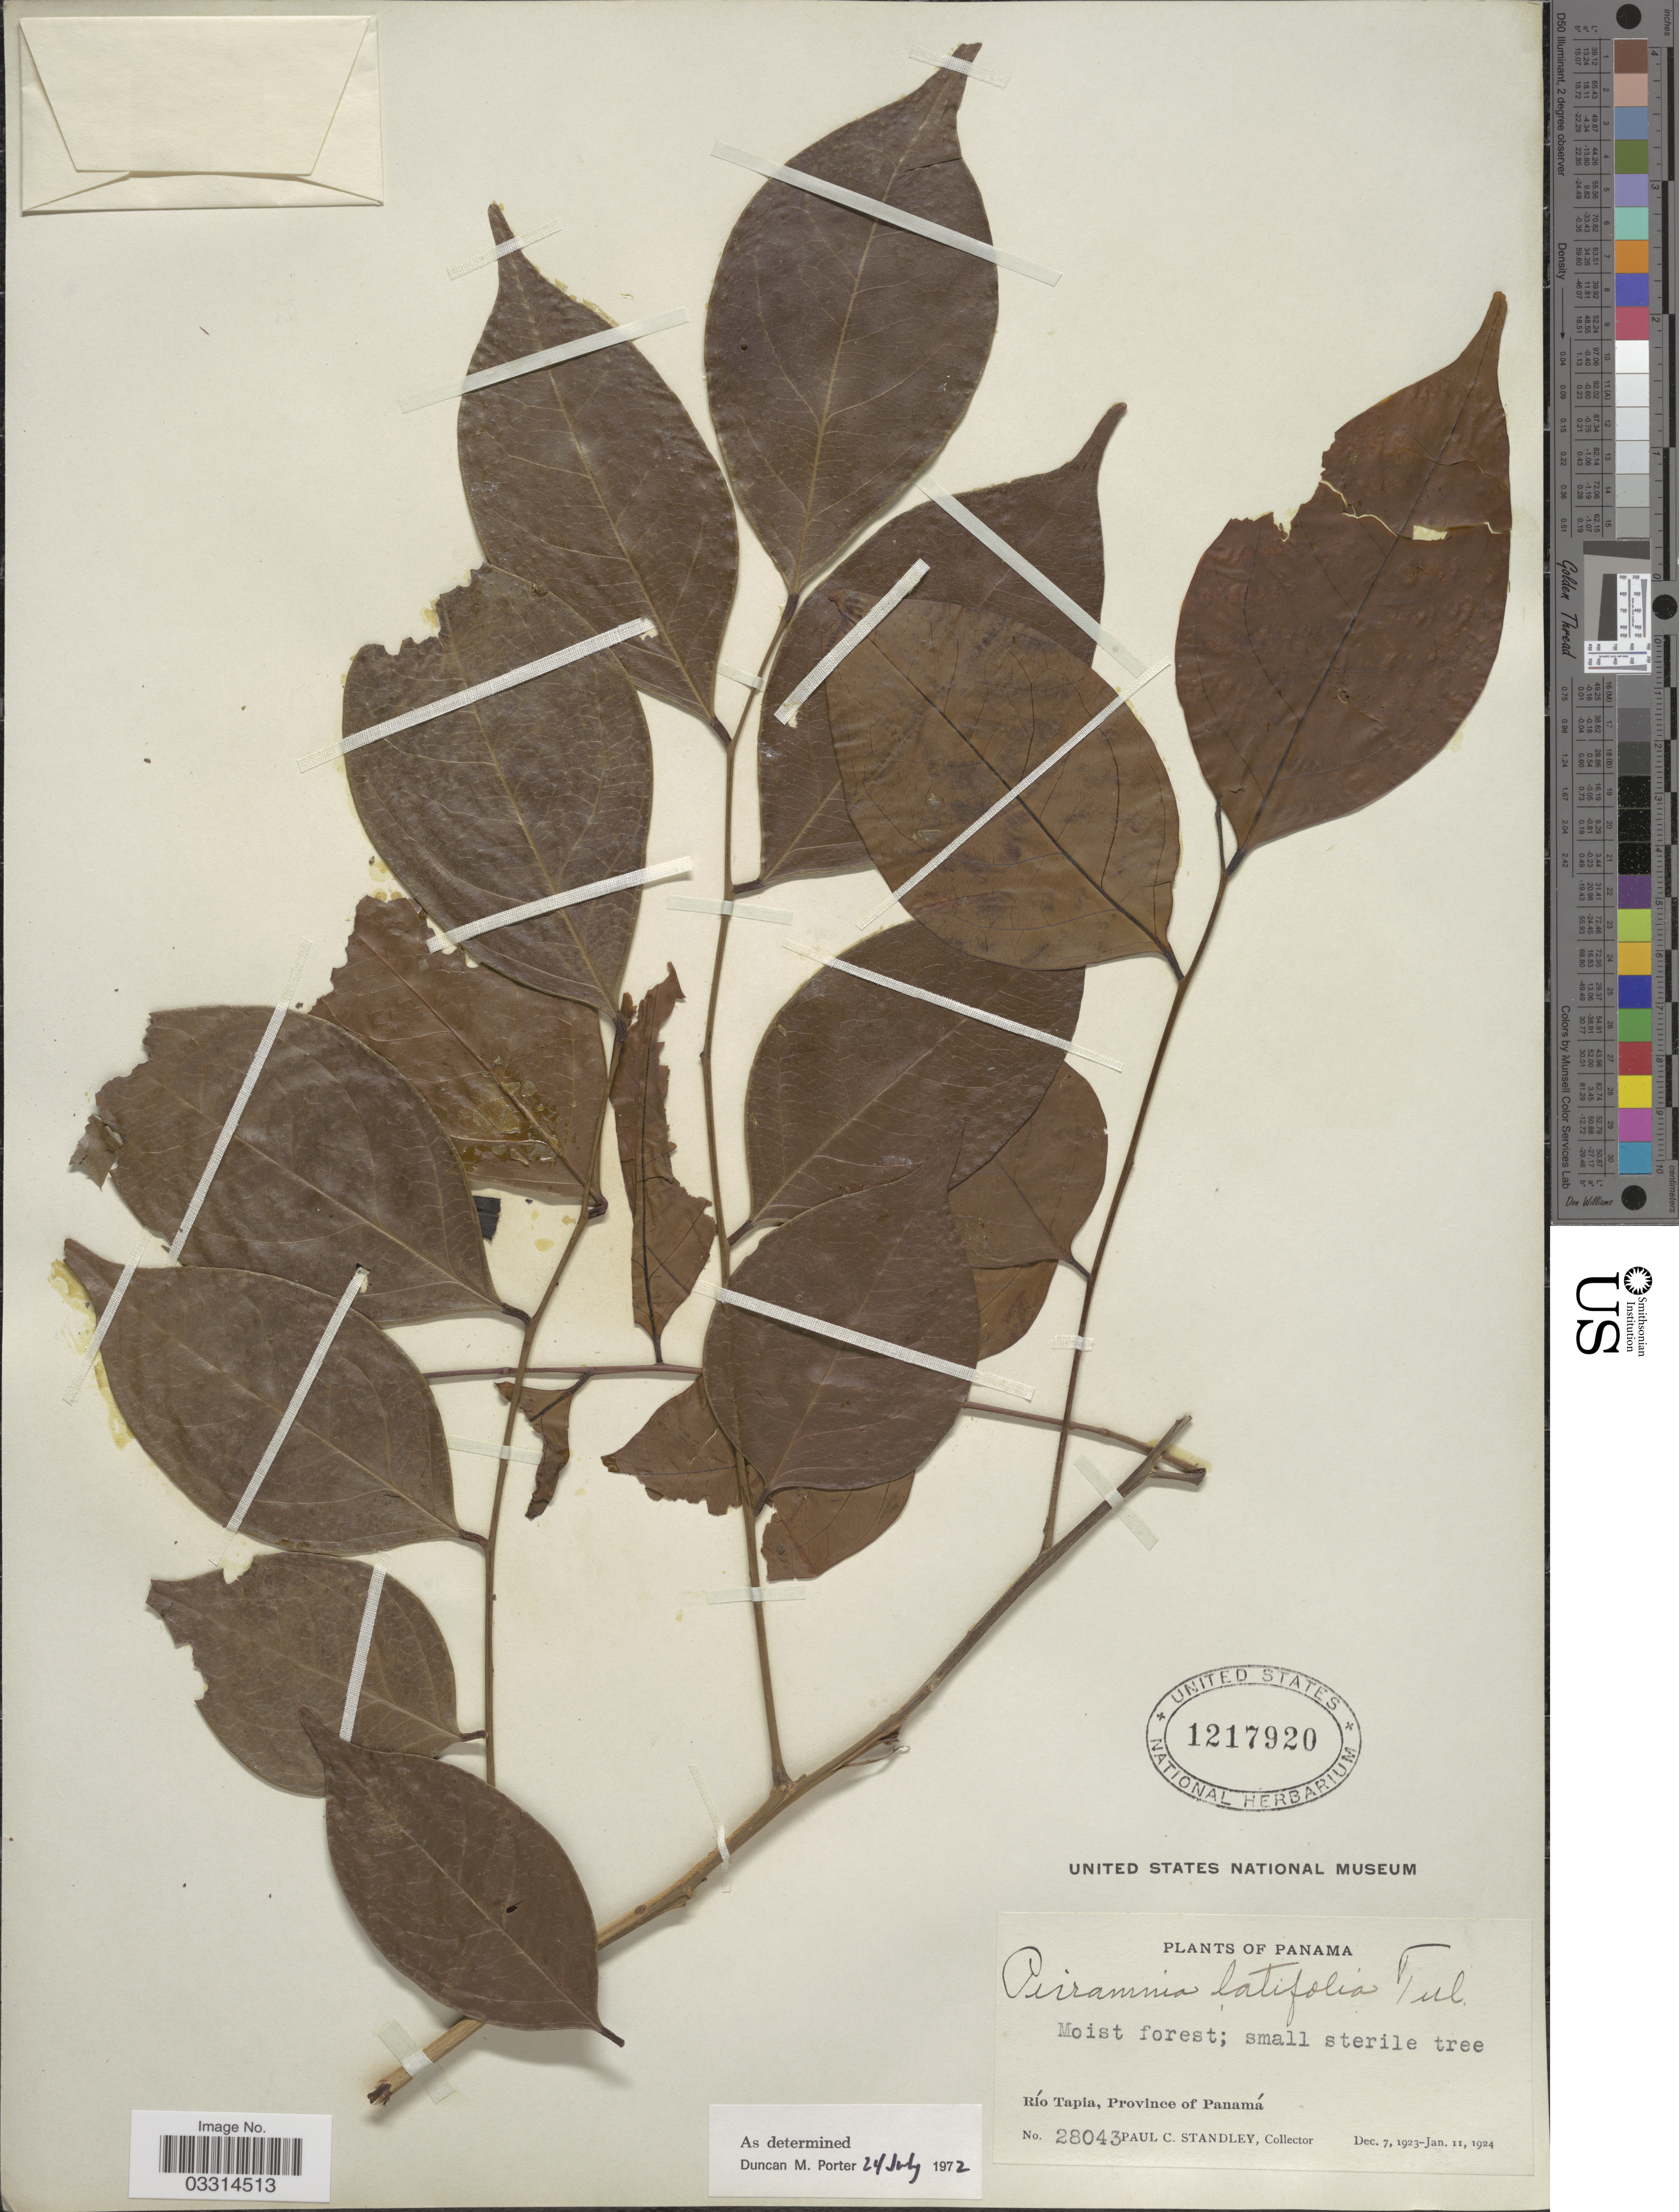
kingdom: Plantae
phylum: Tracheophyta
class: Magnoliopsida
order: Picramniales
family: Picramniaceae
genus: Picramnia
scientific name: Picramnia latifolia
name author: Tul.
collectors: P. C. Standley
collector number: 28043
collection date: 1923-12-07/1924-01-11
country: Panama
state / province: Panamá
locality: Río Tapia.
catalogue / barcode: US 1217920